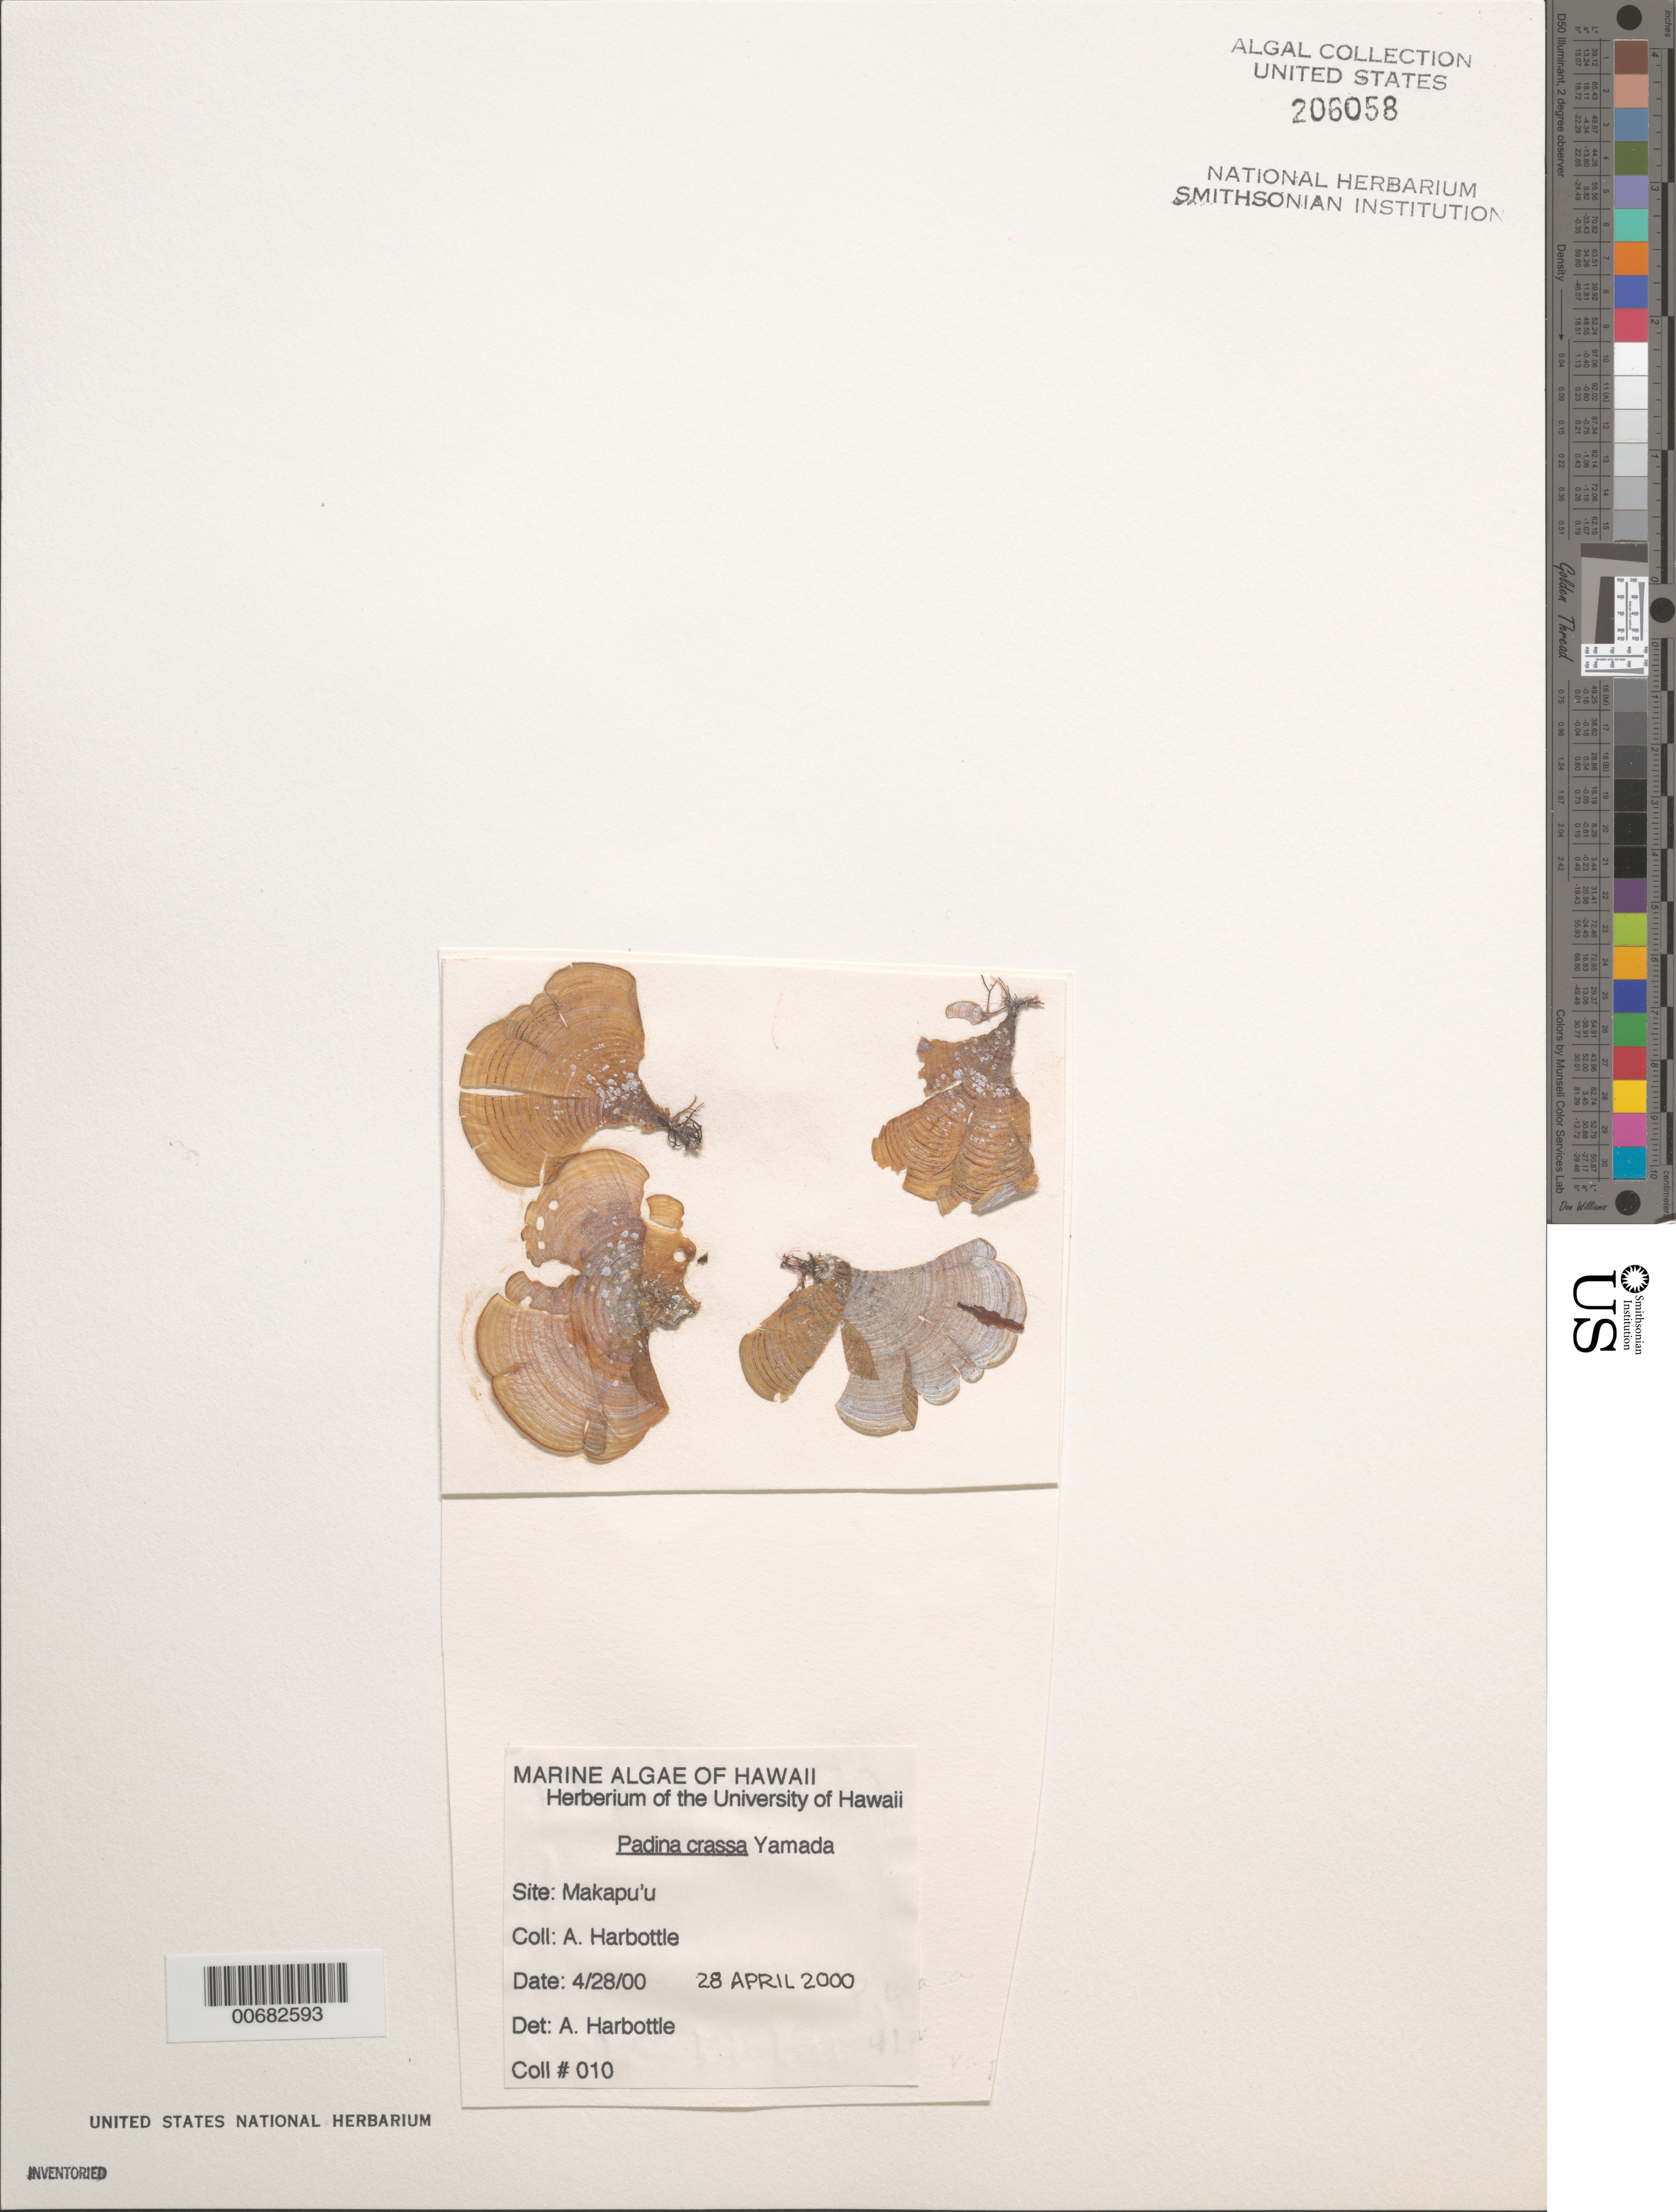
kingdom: Chromista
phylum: Ochrophyta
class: Phaeophyceae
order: Dictyotales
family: Dictyotaceae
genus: Padina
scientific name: Padina gymnospora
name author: (Kütz.) O.G. Sond.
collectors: A. Harbottle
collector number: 010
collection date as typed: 28 Apr 2000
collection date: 2000-04-28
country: United States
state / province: Hawaii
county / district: Honolulu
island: Oahu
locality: Makapu'u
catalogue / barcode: US 206058